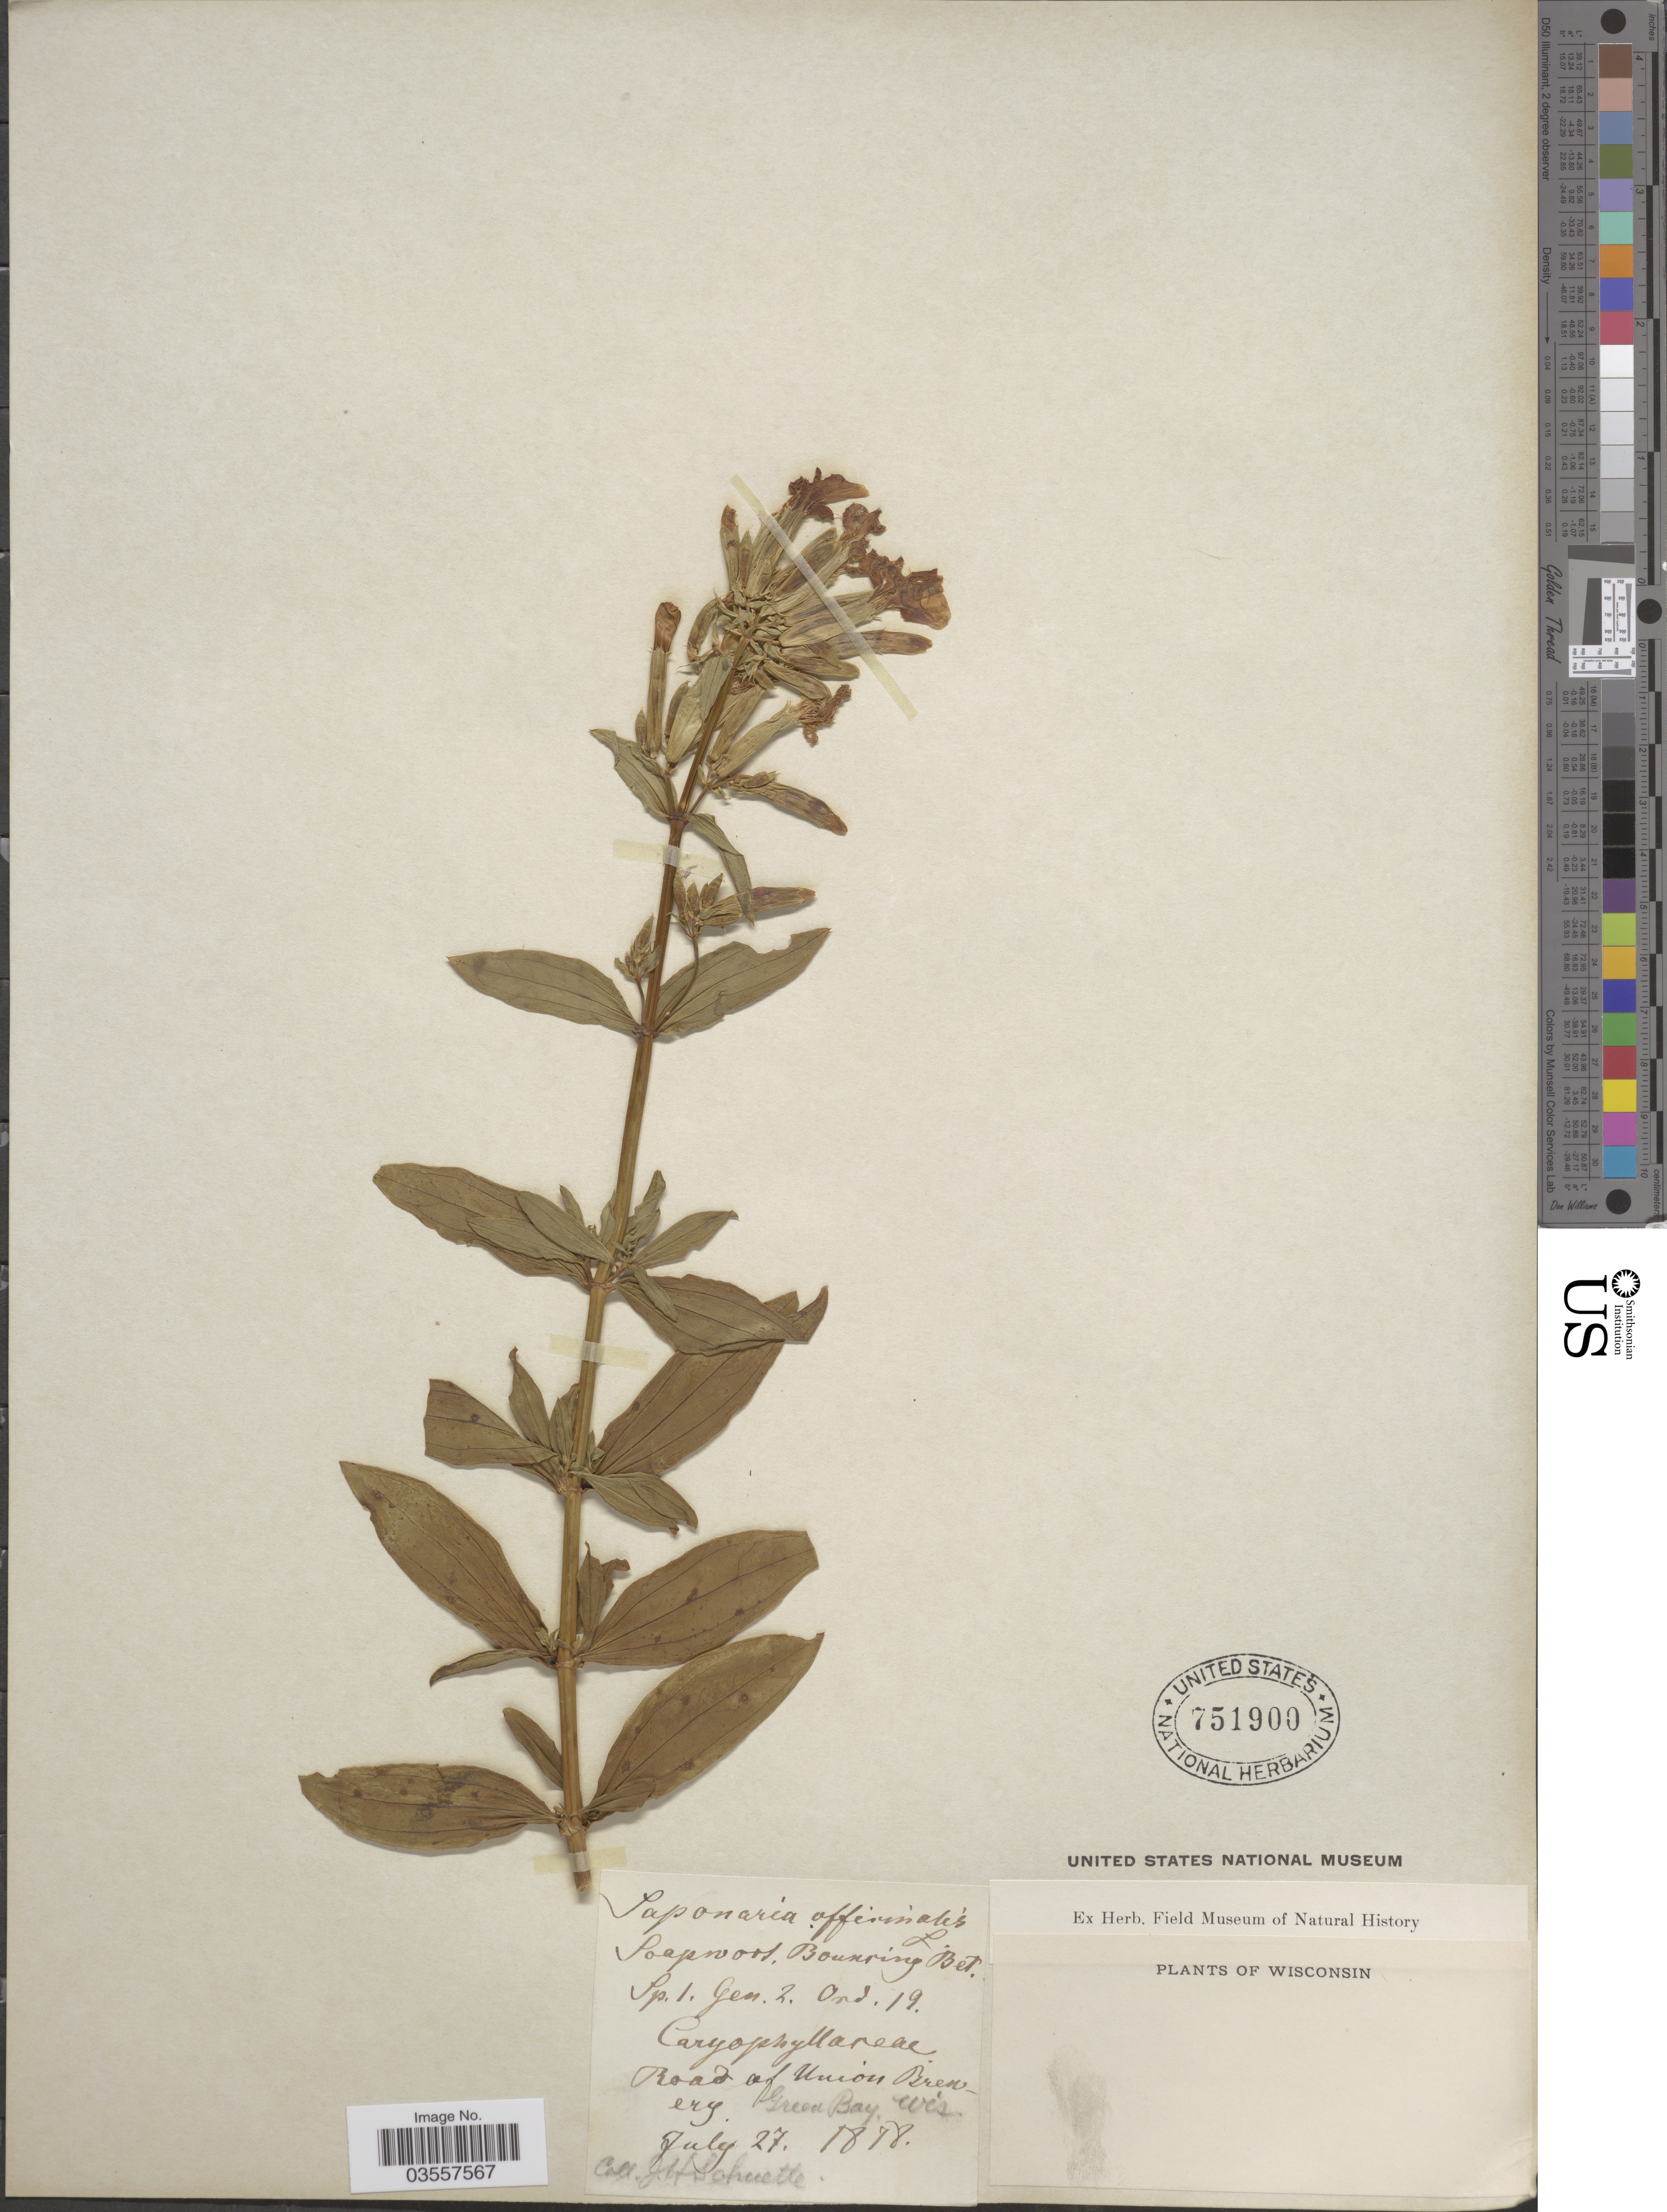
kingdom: Plantae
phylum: Tracheophyta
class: Magnoliopsida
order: Caryophyllales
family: Caryophyllaceae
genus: Saponaria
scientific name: Saponaria officinalis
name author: L.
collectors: J. Schutte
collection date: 1878-07-27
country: United States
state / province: Wisconsin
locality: Road of Union Brevery. Green Bay.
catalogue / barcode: US 751900